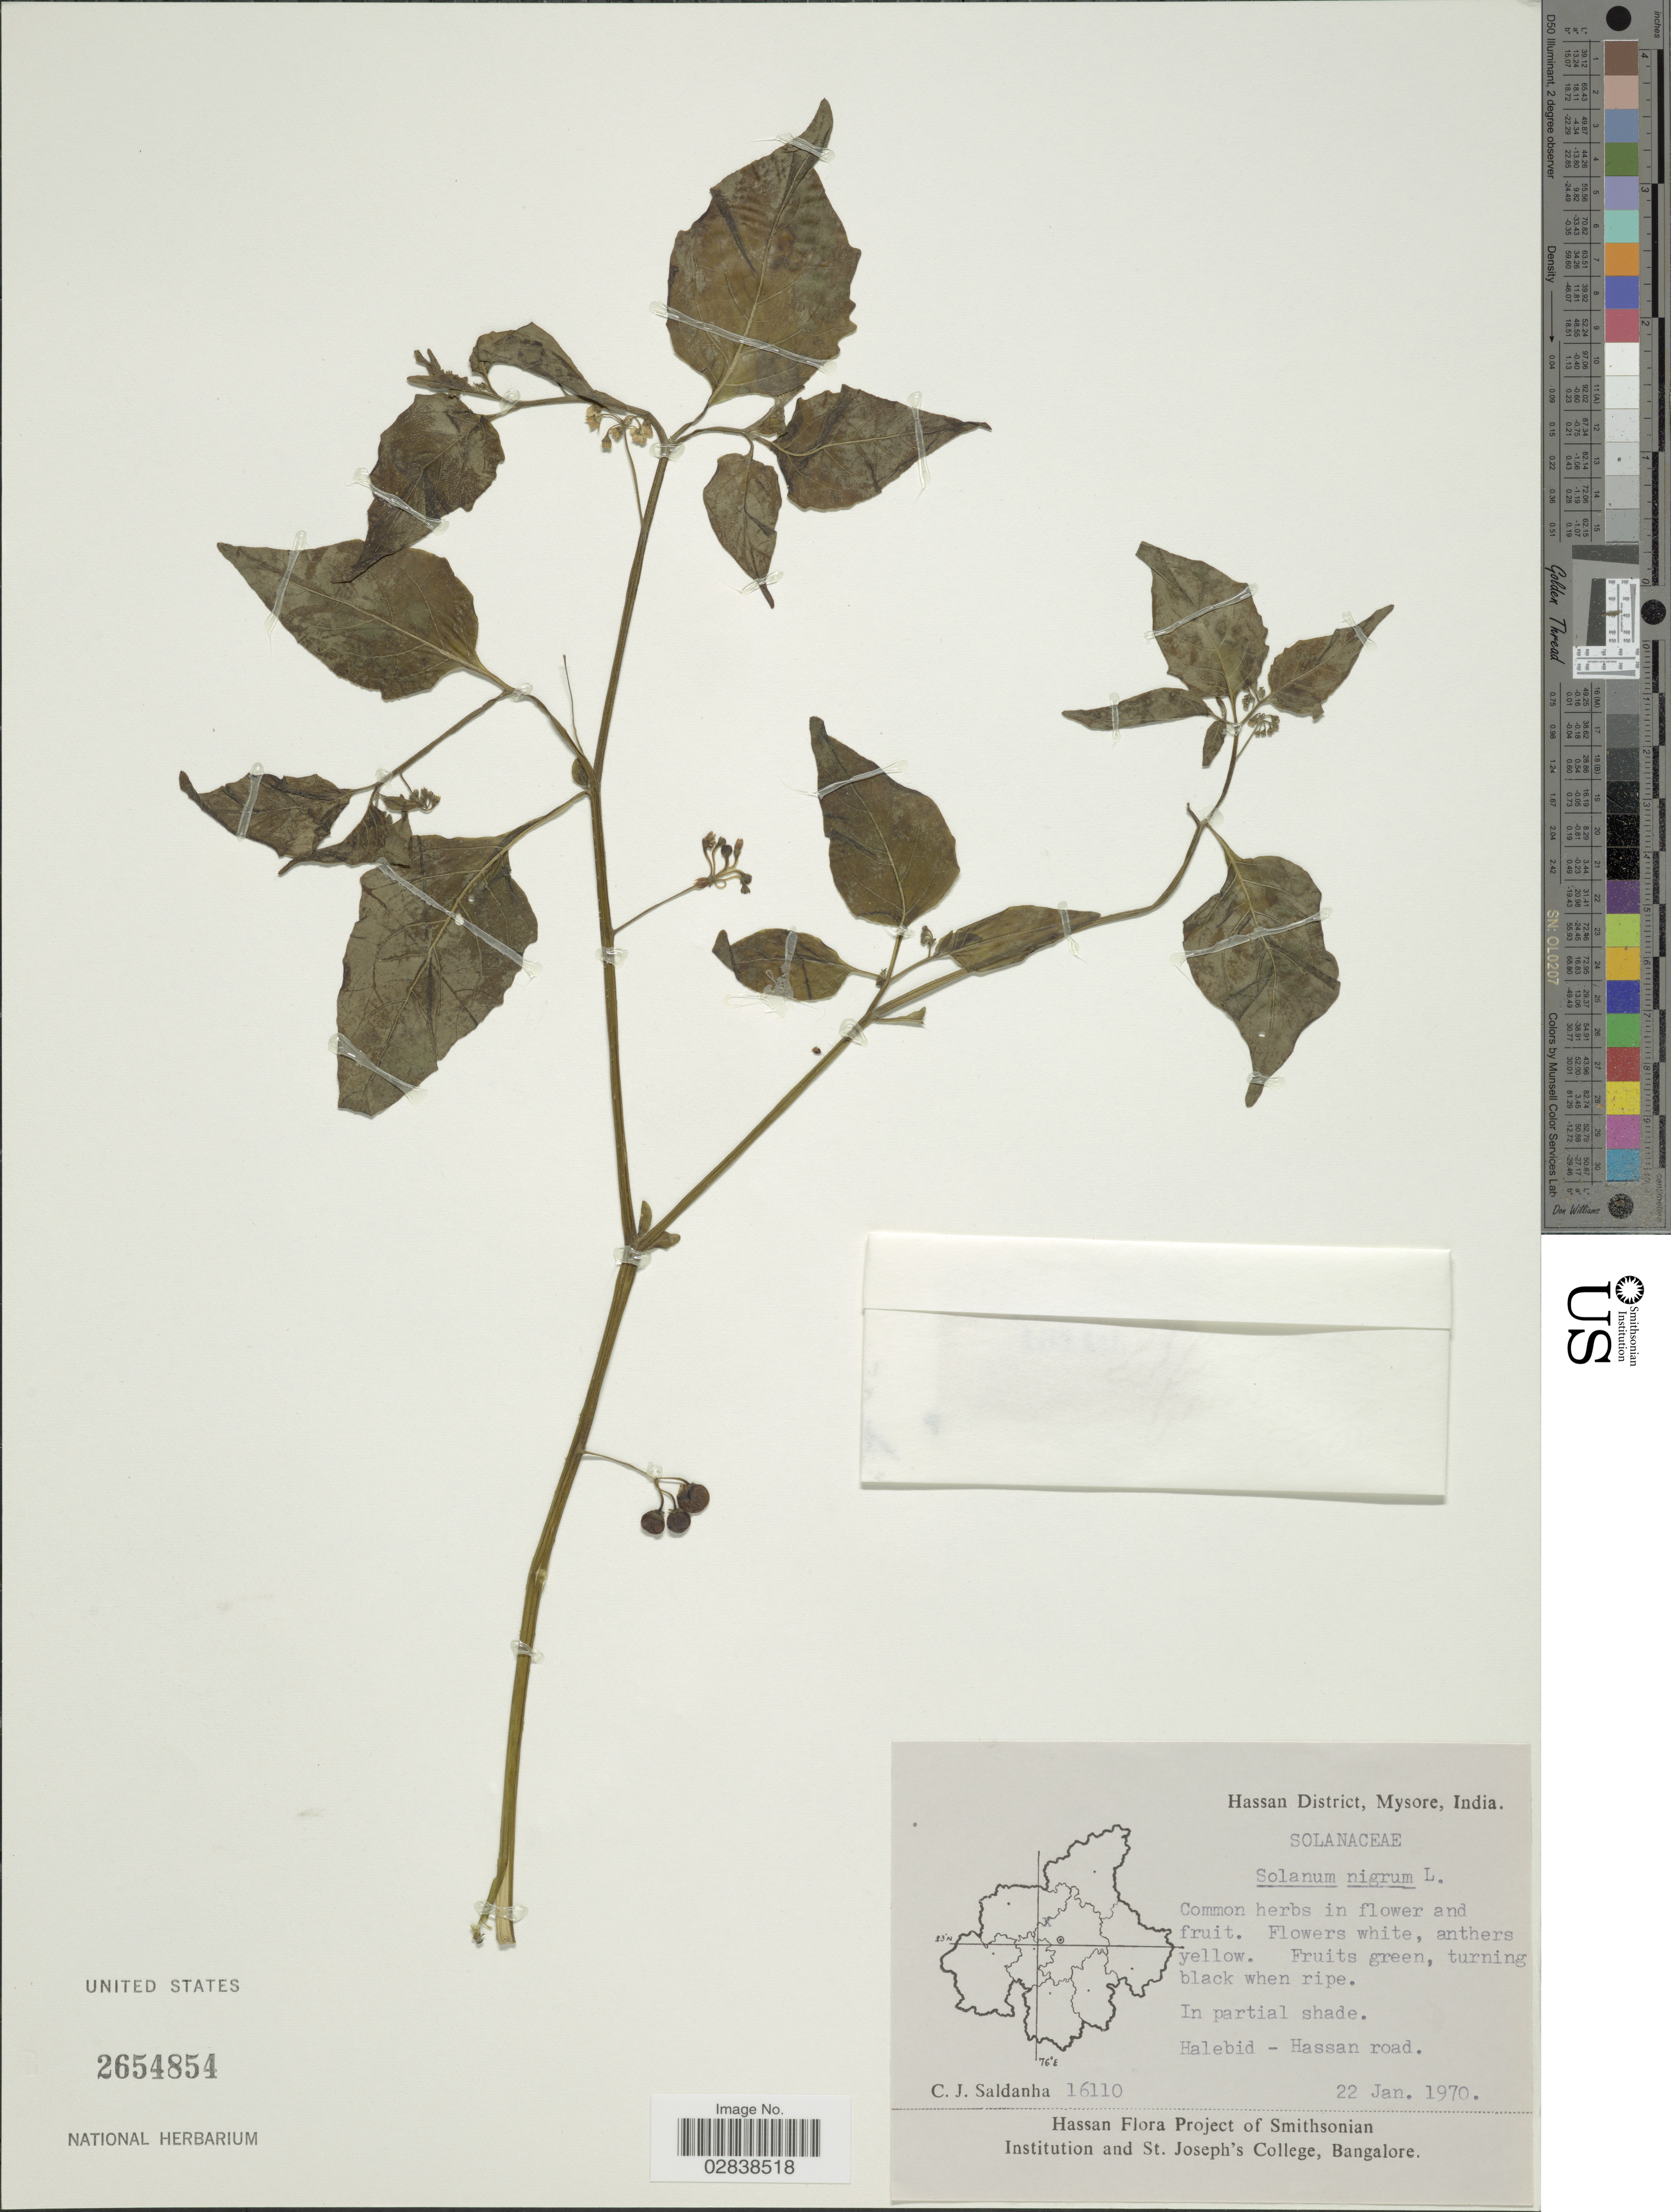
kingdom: Plantae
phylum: Tracheophyta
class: Magnoliopsida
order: Solanales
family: Solanaceae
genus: Solanum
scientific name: Solanum nigrum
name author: L.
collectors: C. J. Saldanha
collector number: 16110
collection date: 1970-01-22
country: India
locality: Hassan District, Mysore, India, Halebid - Hassan road.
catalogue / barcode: US 2654854